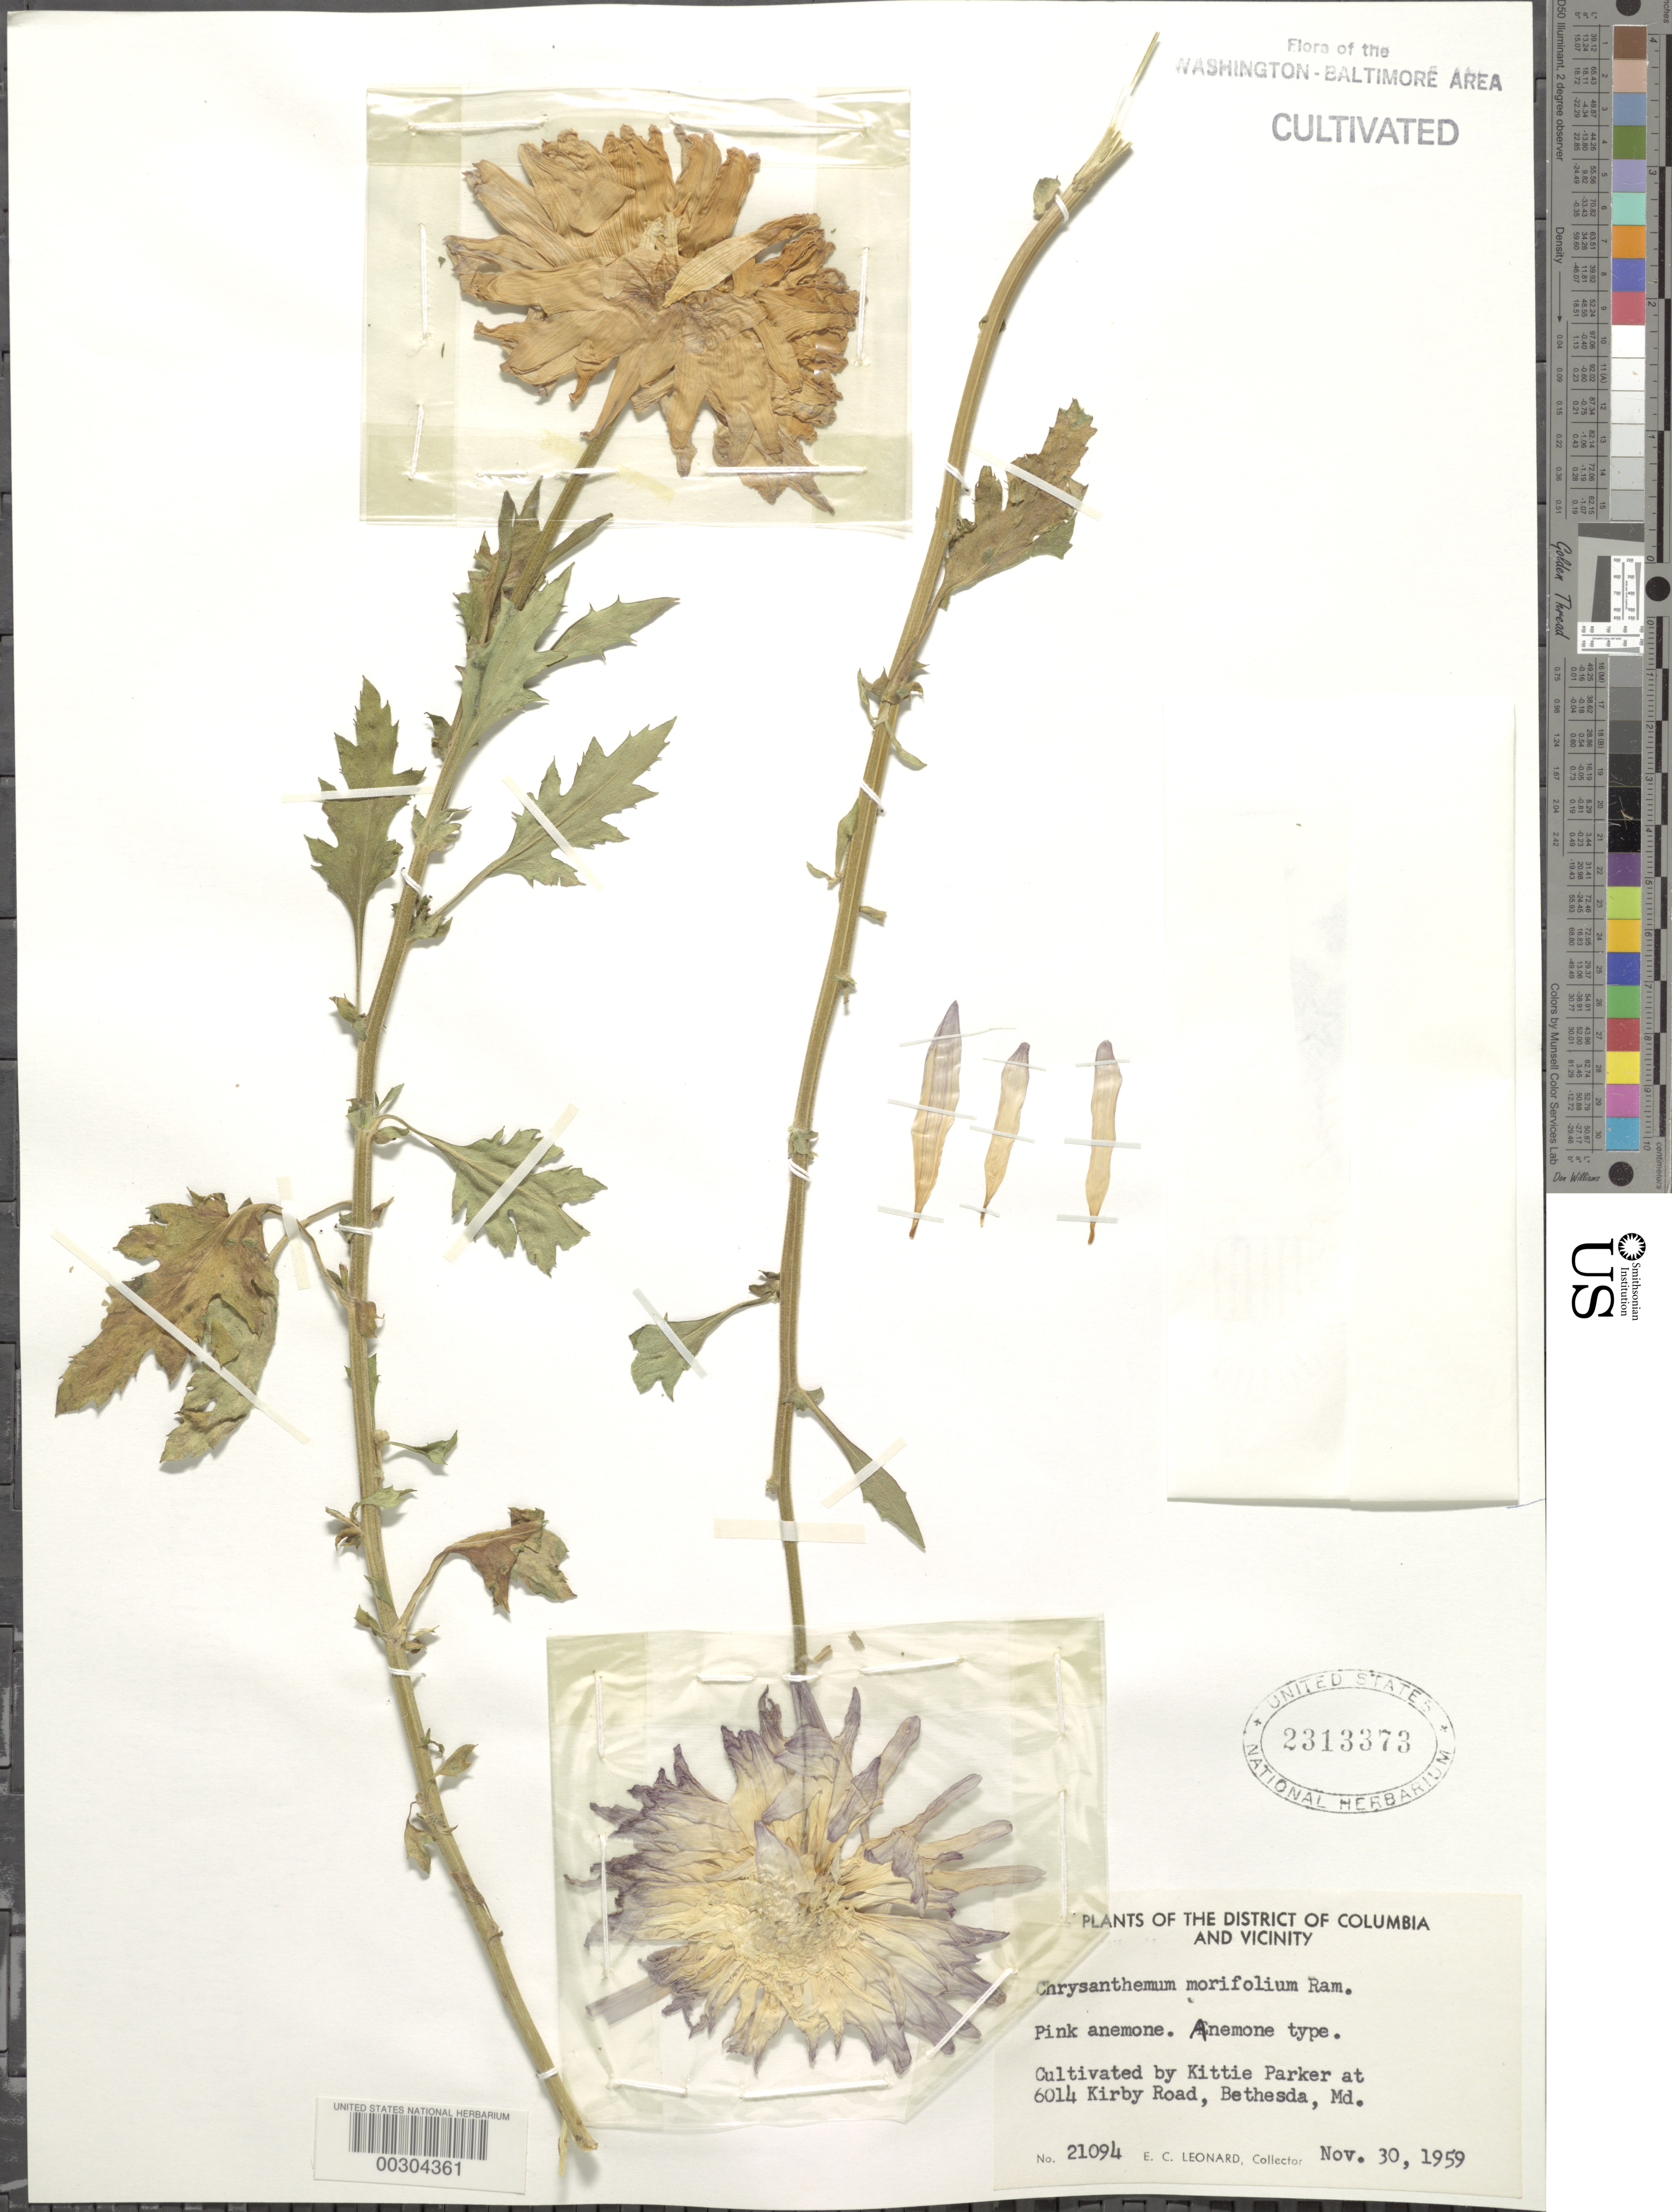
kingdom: Plantae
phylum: Tracheophyta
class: Magnoliopsida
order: Asterales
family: Asteraceae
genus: Chrysanthemum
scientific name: Chrysanthemum morifolium 'Pink Anemone'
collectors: E. C. Leonard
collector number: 21094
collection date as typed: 30 Nov 1959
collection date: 1959-11-30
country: United States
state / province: Maryland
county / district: Montgomery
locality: Bethesda, 6014 Kirby Rd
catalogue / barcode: US 2313373